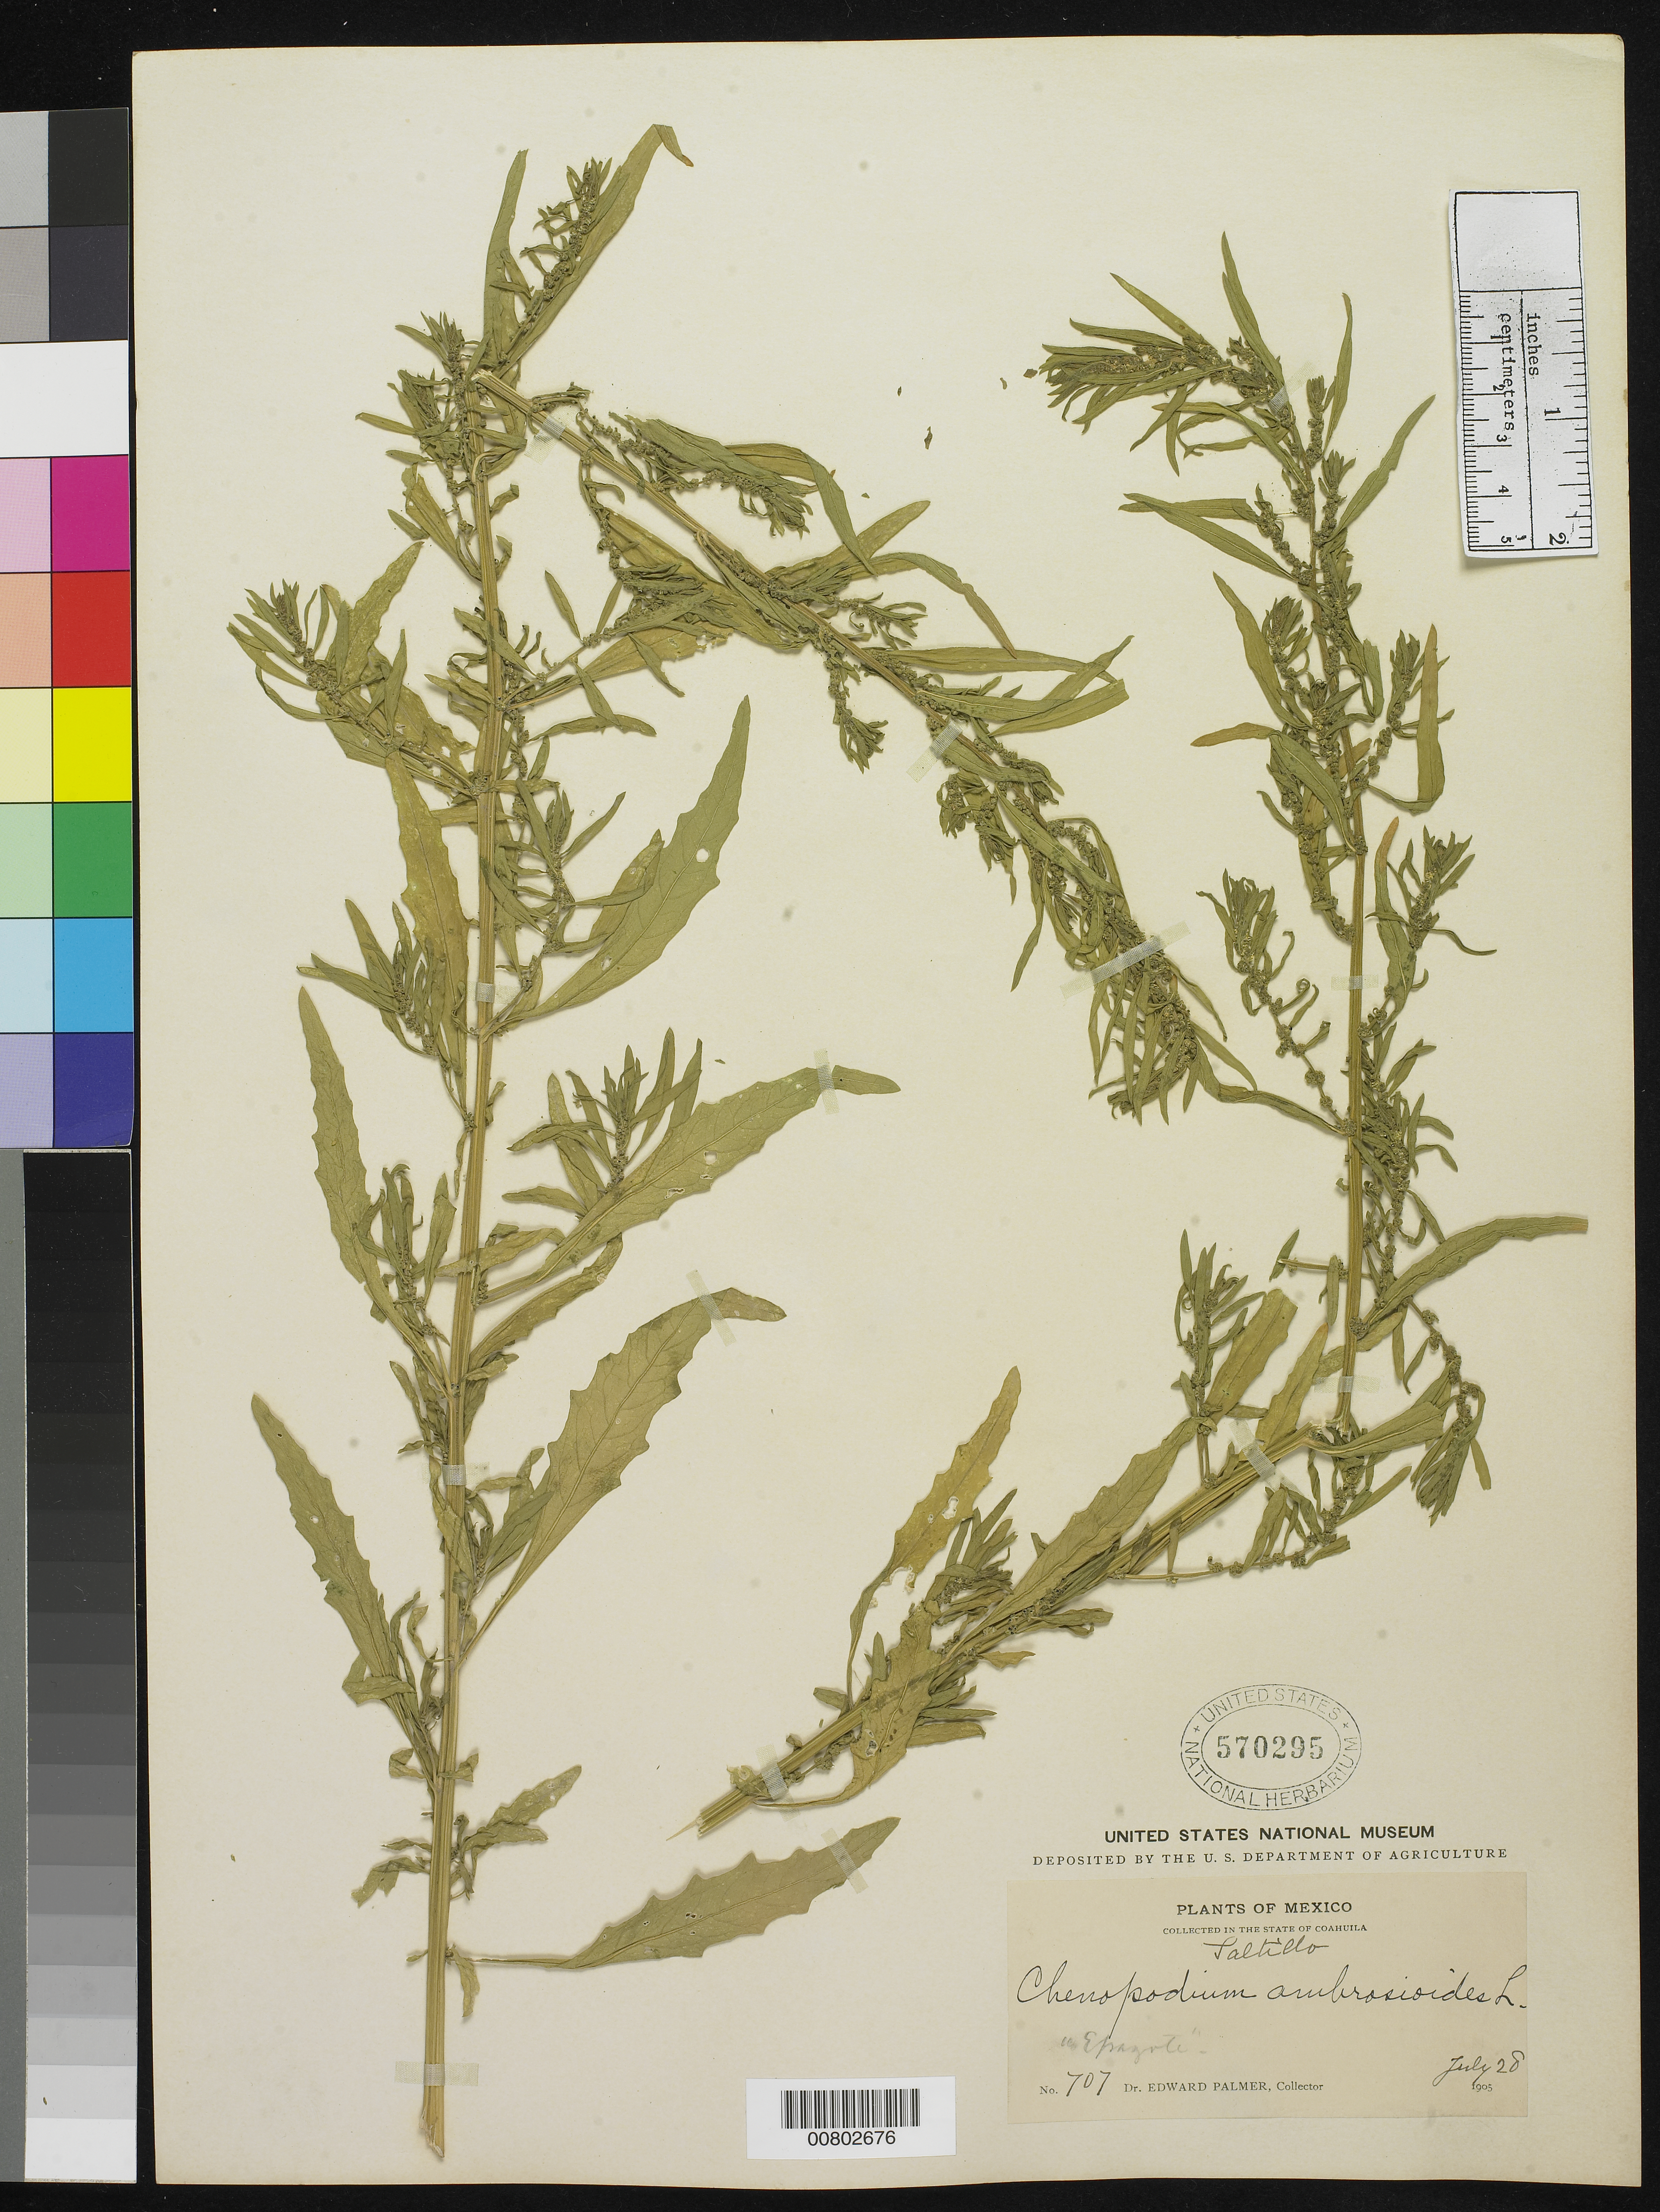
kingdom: Plantae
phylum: Tracheophyta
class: Magnoliopsida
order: Caryophyllales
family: Amaranthaceae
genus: Chenopodium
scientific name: Chenopodium ambrosioides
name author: L.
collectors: E. Palmer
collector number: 707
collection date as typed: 28 Jul 1905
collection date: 1905-07-28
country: Mexico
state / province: Coahuila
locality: Saltillo, Coahuila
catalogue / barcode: US 570295